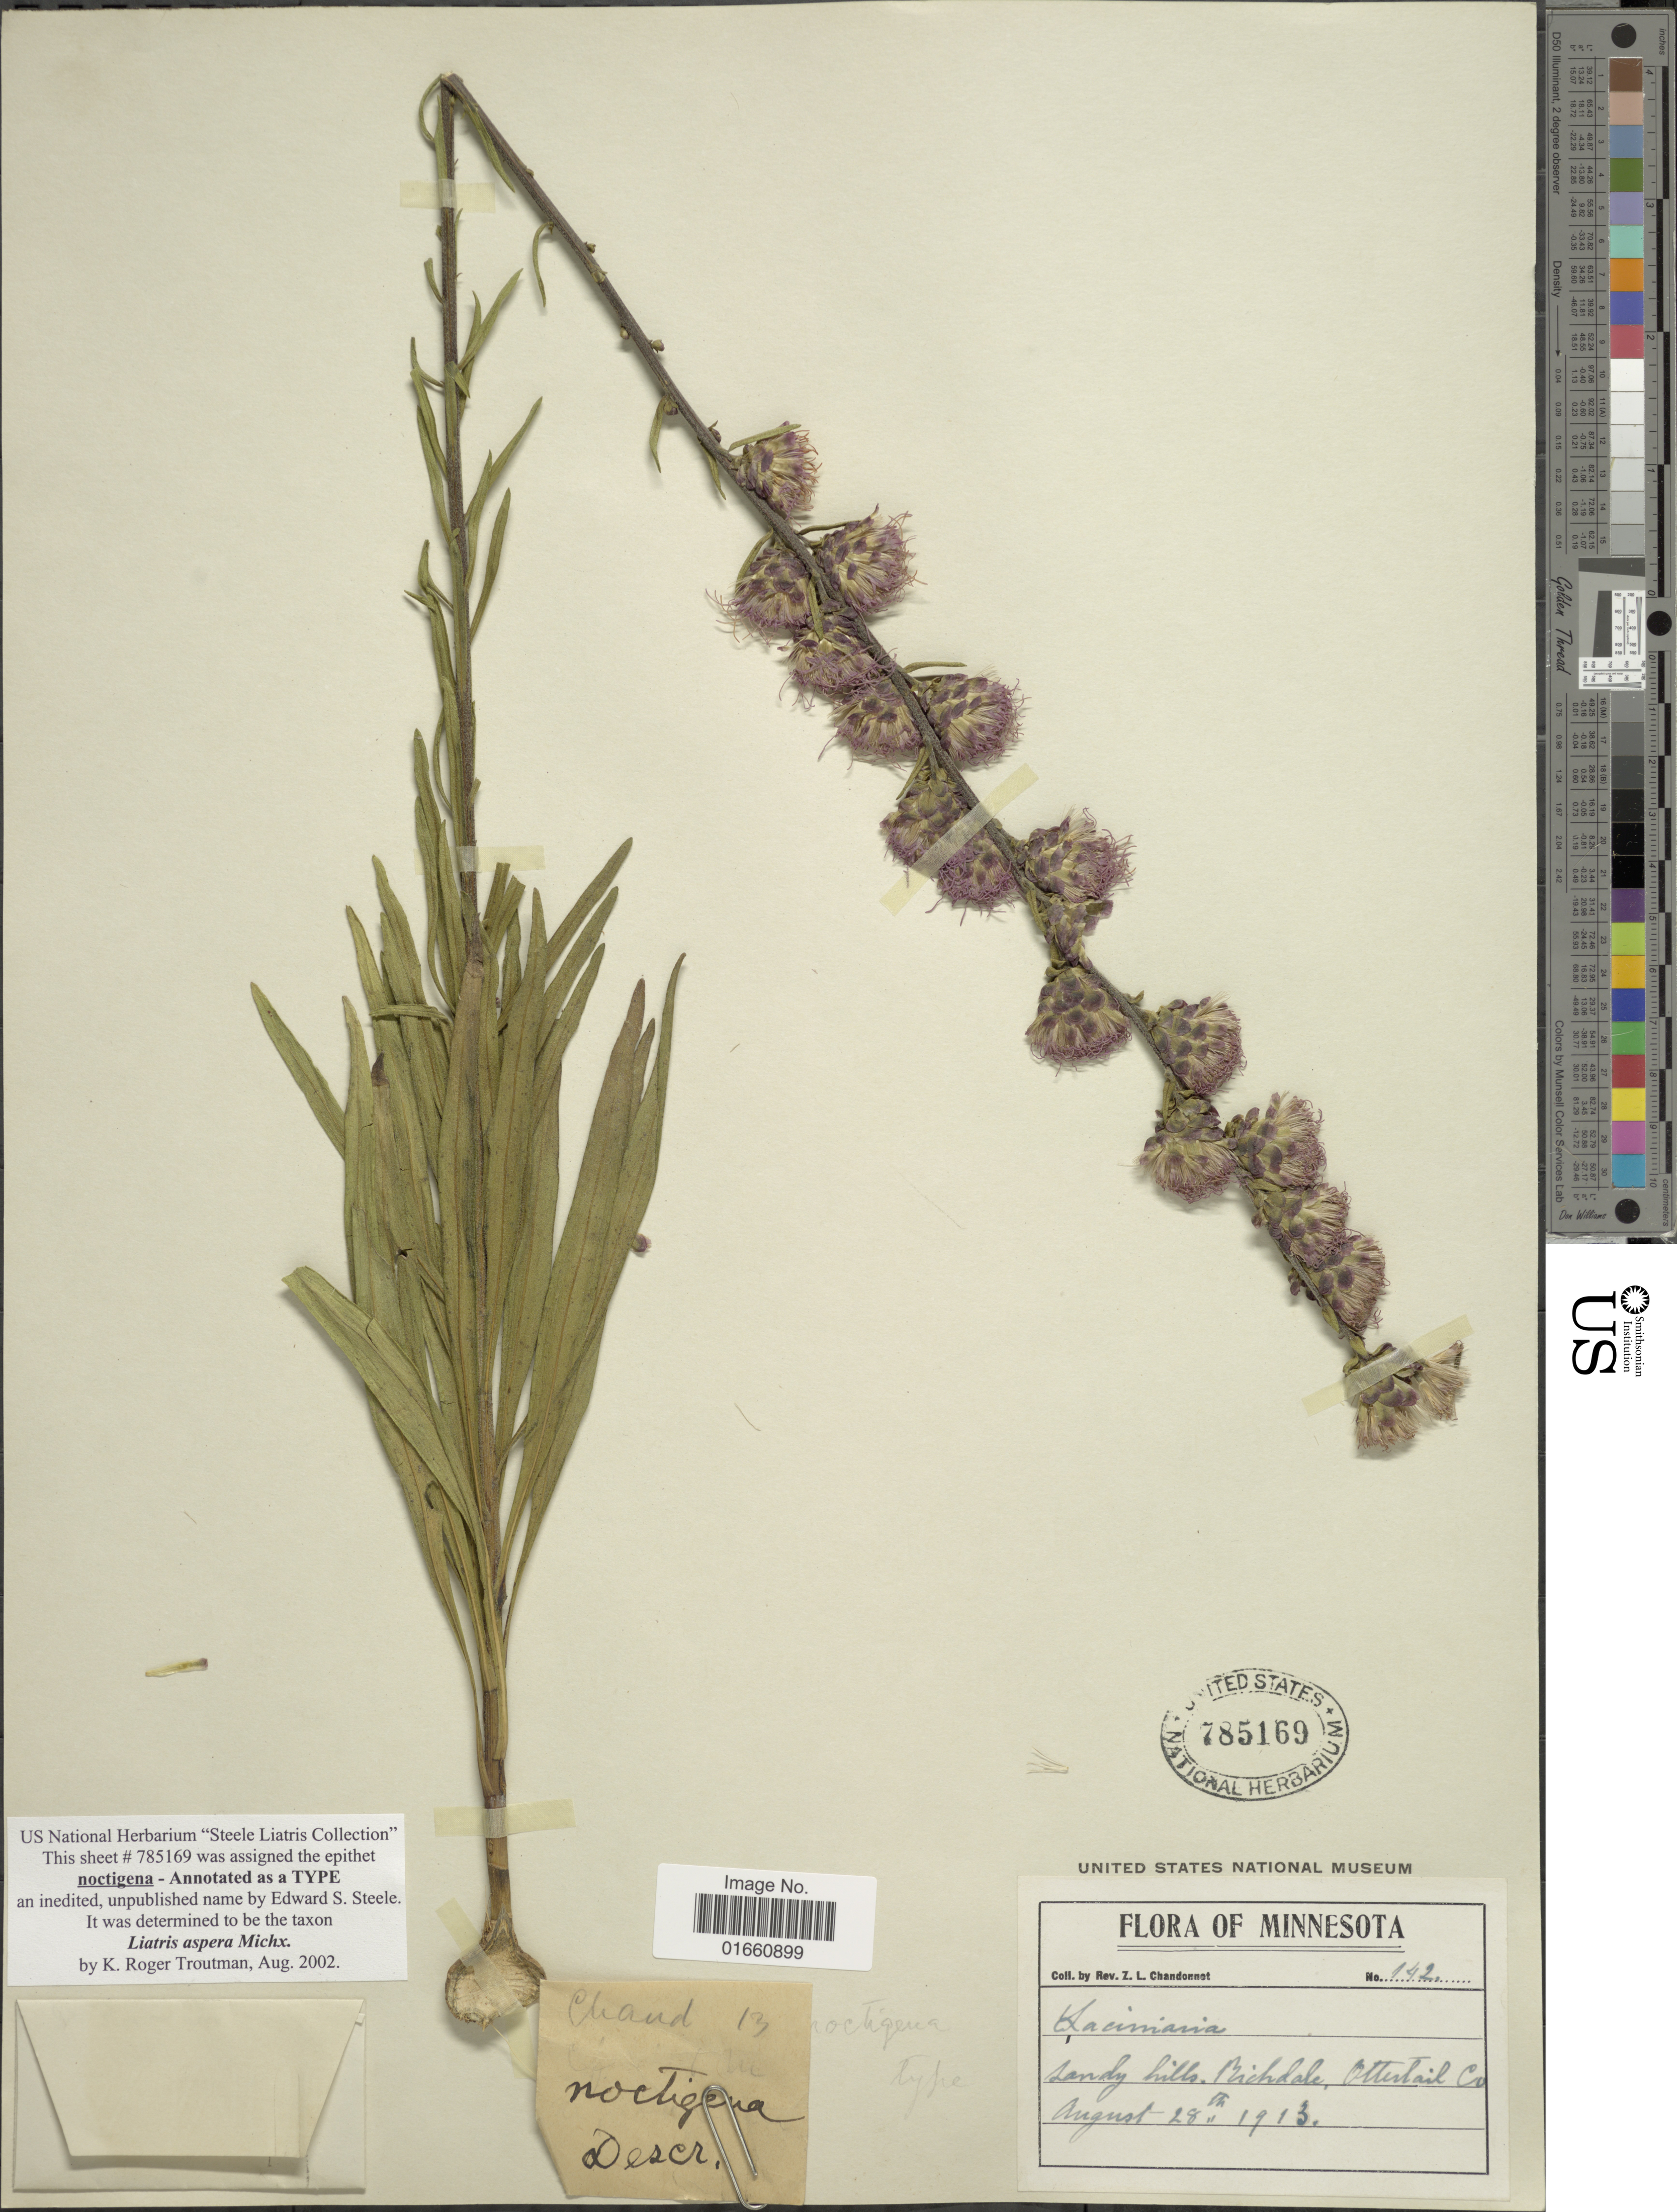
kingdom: Plantae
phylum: Tracheophyta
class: Magnoliopsida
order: Asterales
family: Asteraceae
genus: Liatris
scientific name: Liatris aspera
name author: Michx.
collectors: Z. Chandonnet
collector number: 142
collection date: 1913-08-28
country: United States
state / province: Minnesota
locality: Richdale, Otter Tail Co.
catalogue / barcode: US 785169